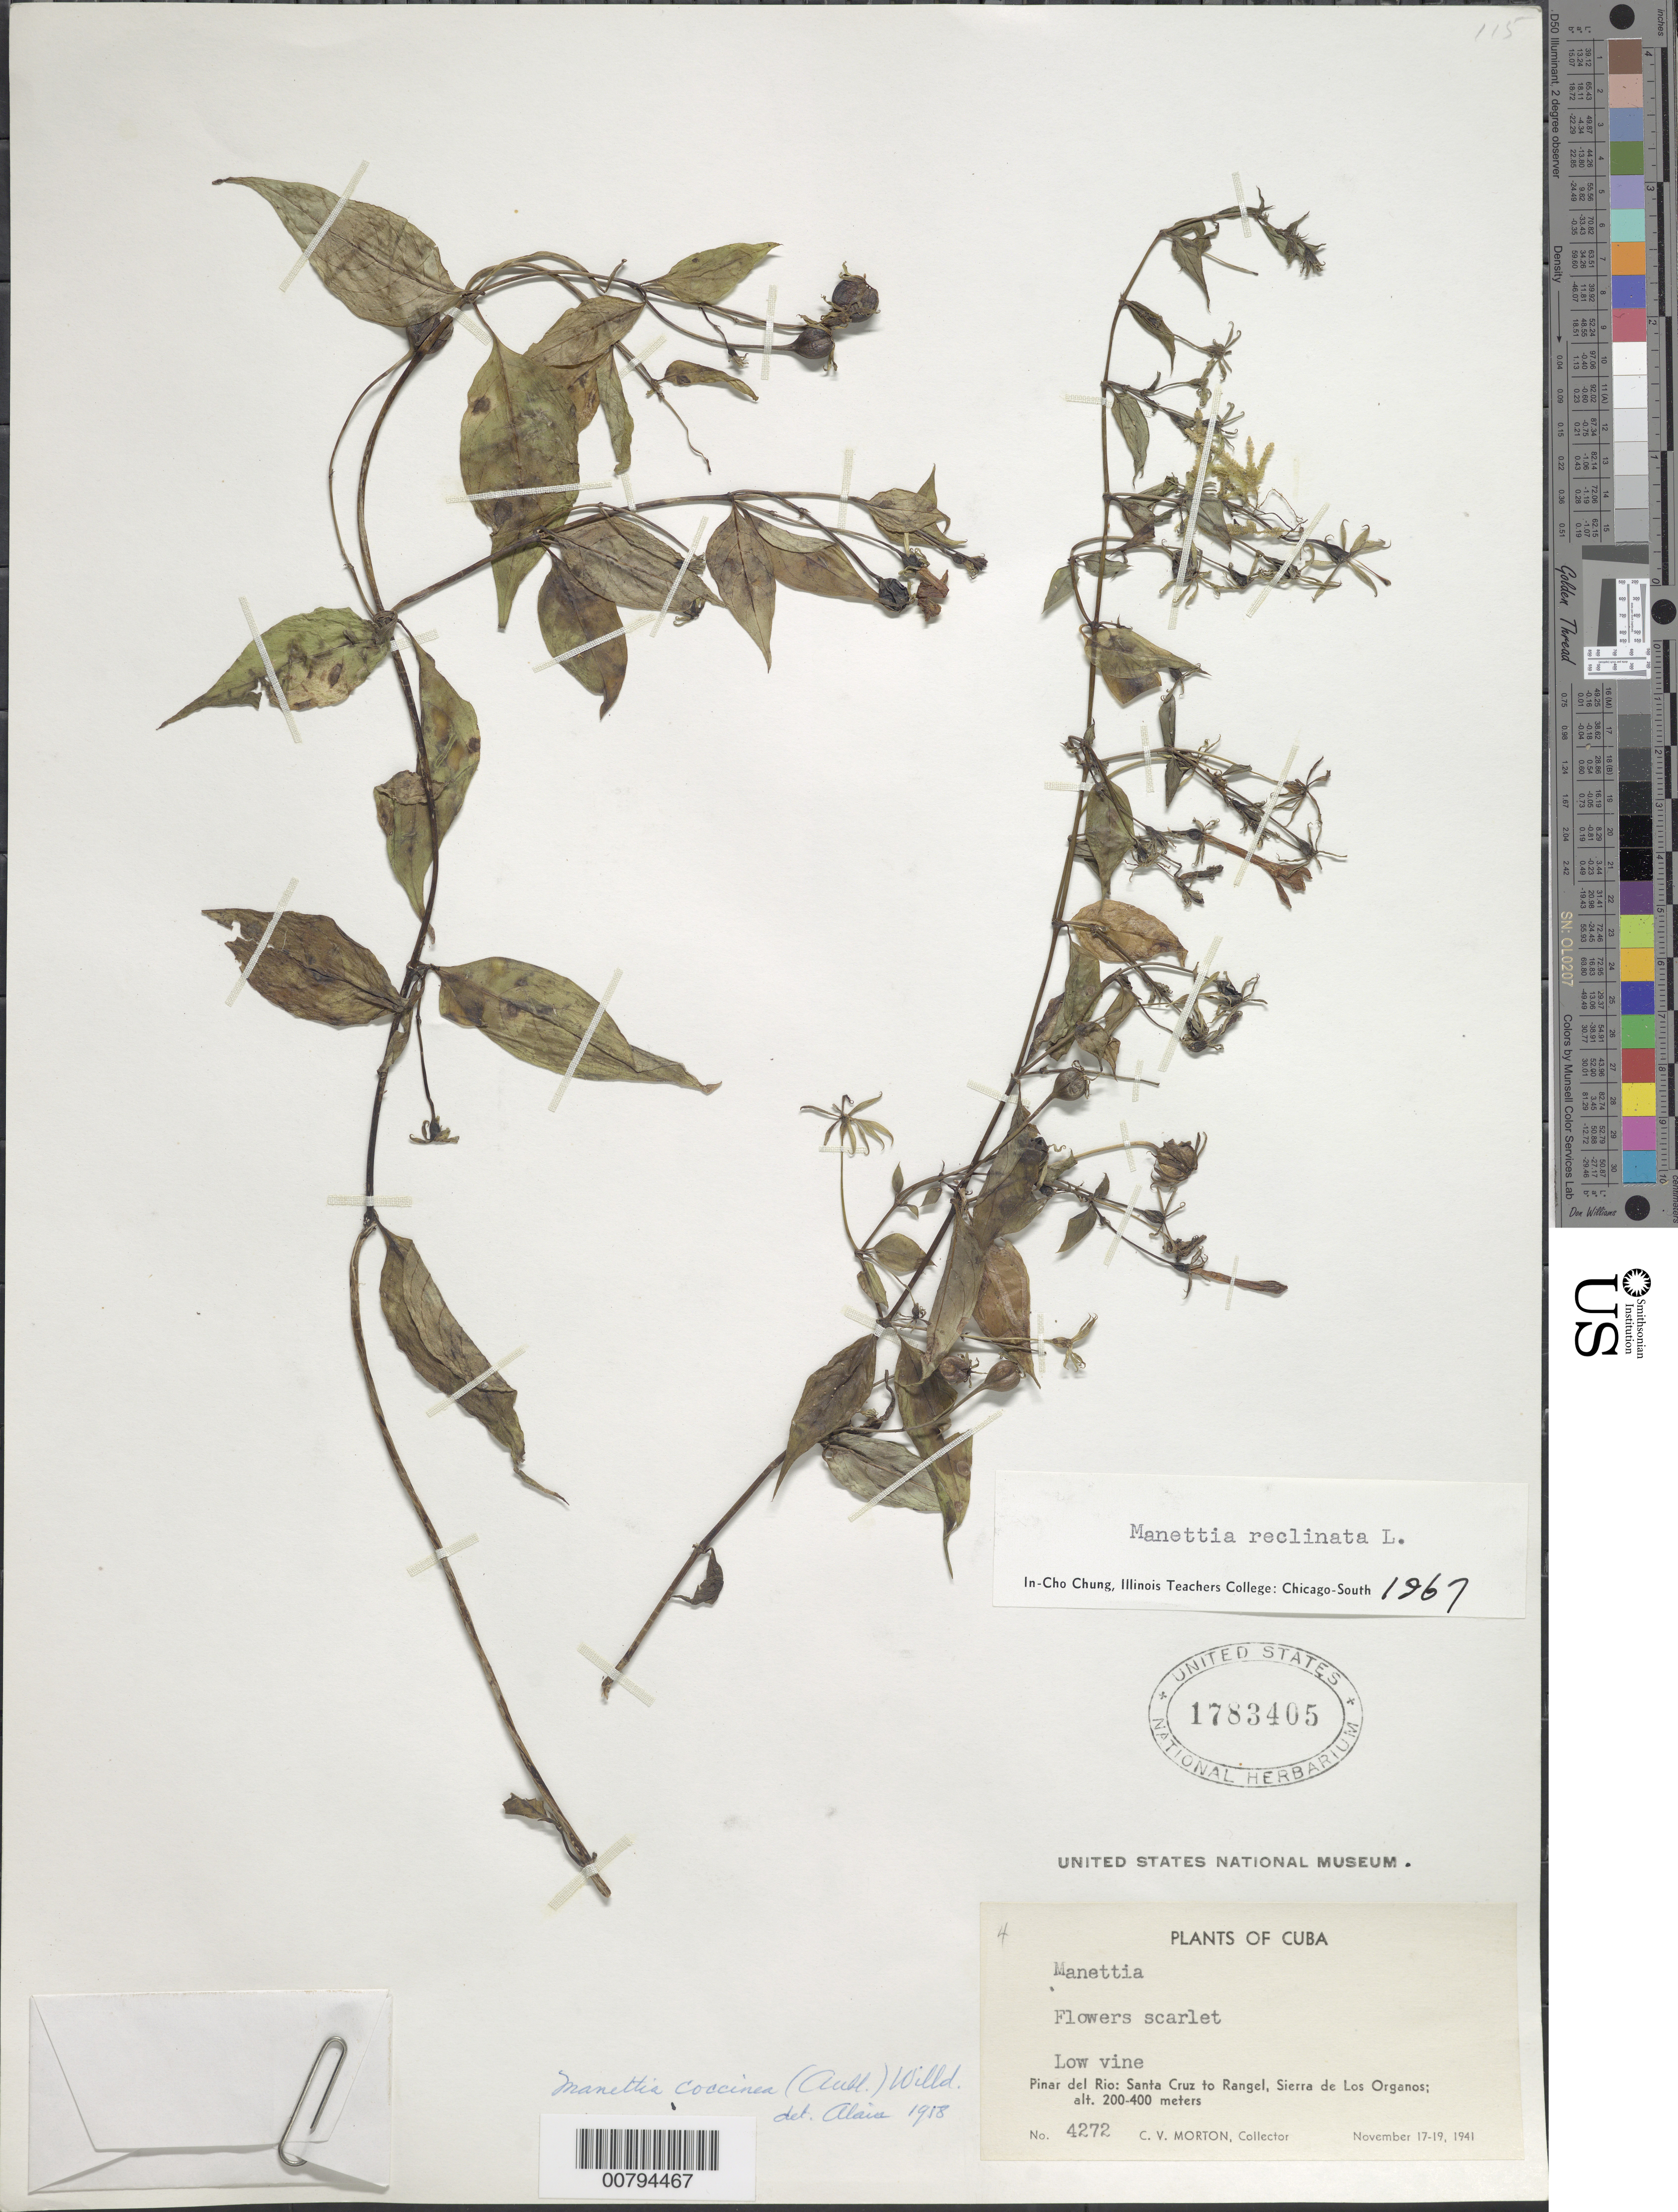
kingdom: Plantae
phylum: Tracheophyta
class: Magnoliopsida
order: Gentianales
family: Rubiaceae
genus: Manettia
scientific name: Manettia reclinata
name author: L.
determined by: Chung, In Cho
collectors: C. V. Morton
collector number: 4272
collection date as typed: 17 Nov 1941 to 19 Nov 1941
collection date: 1941-11-17/1941-11-19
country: Cuba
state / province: Pinar del Río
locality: Santa Cruz to Rangel, Sierra de Los Organos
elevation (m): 200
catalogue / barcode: US 1783405